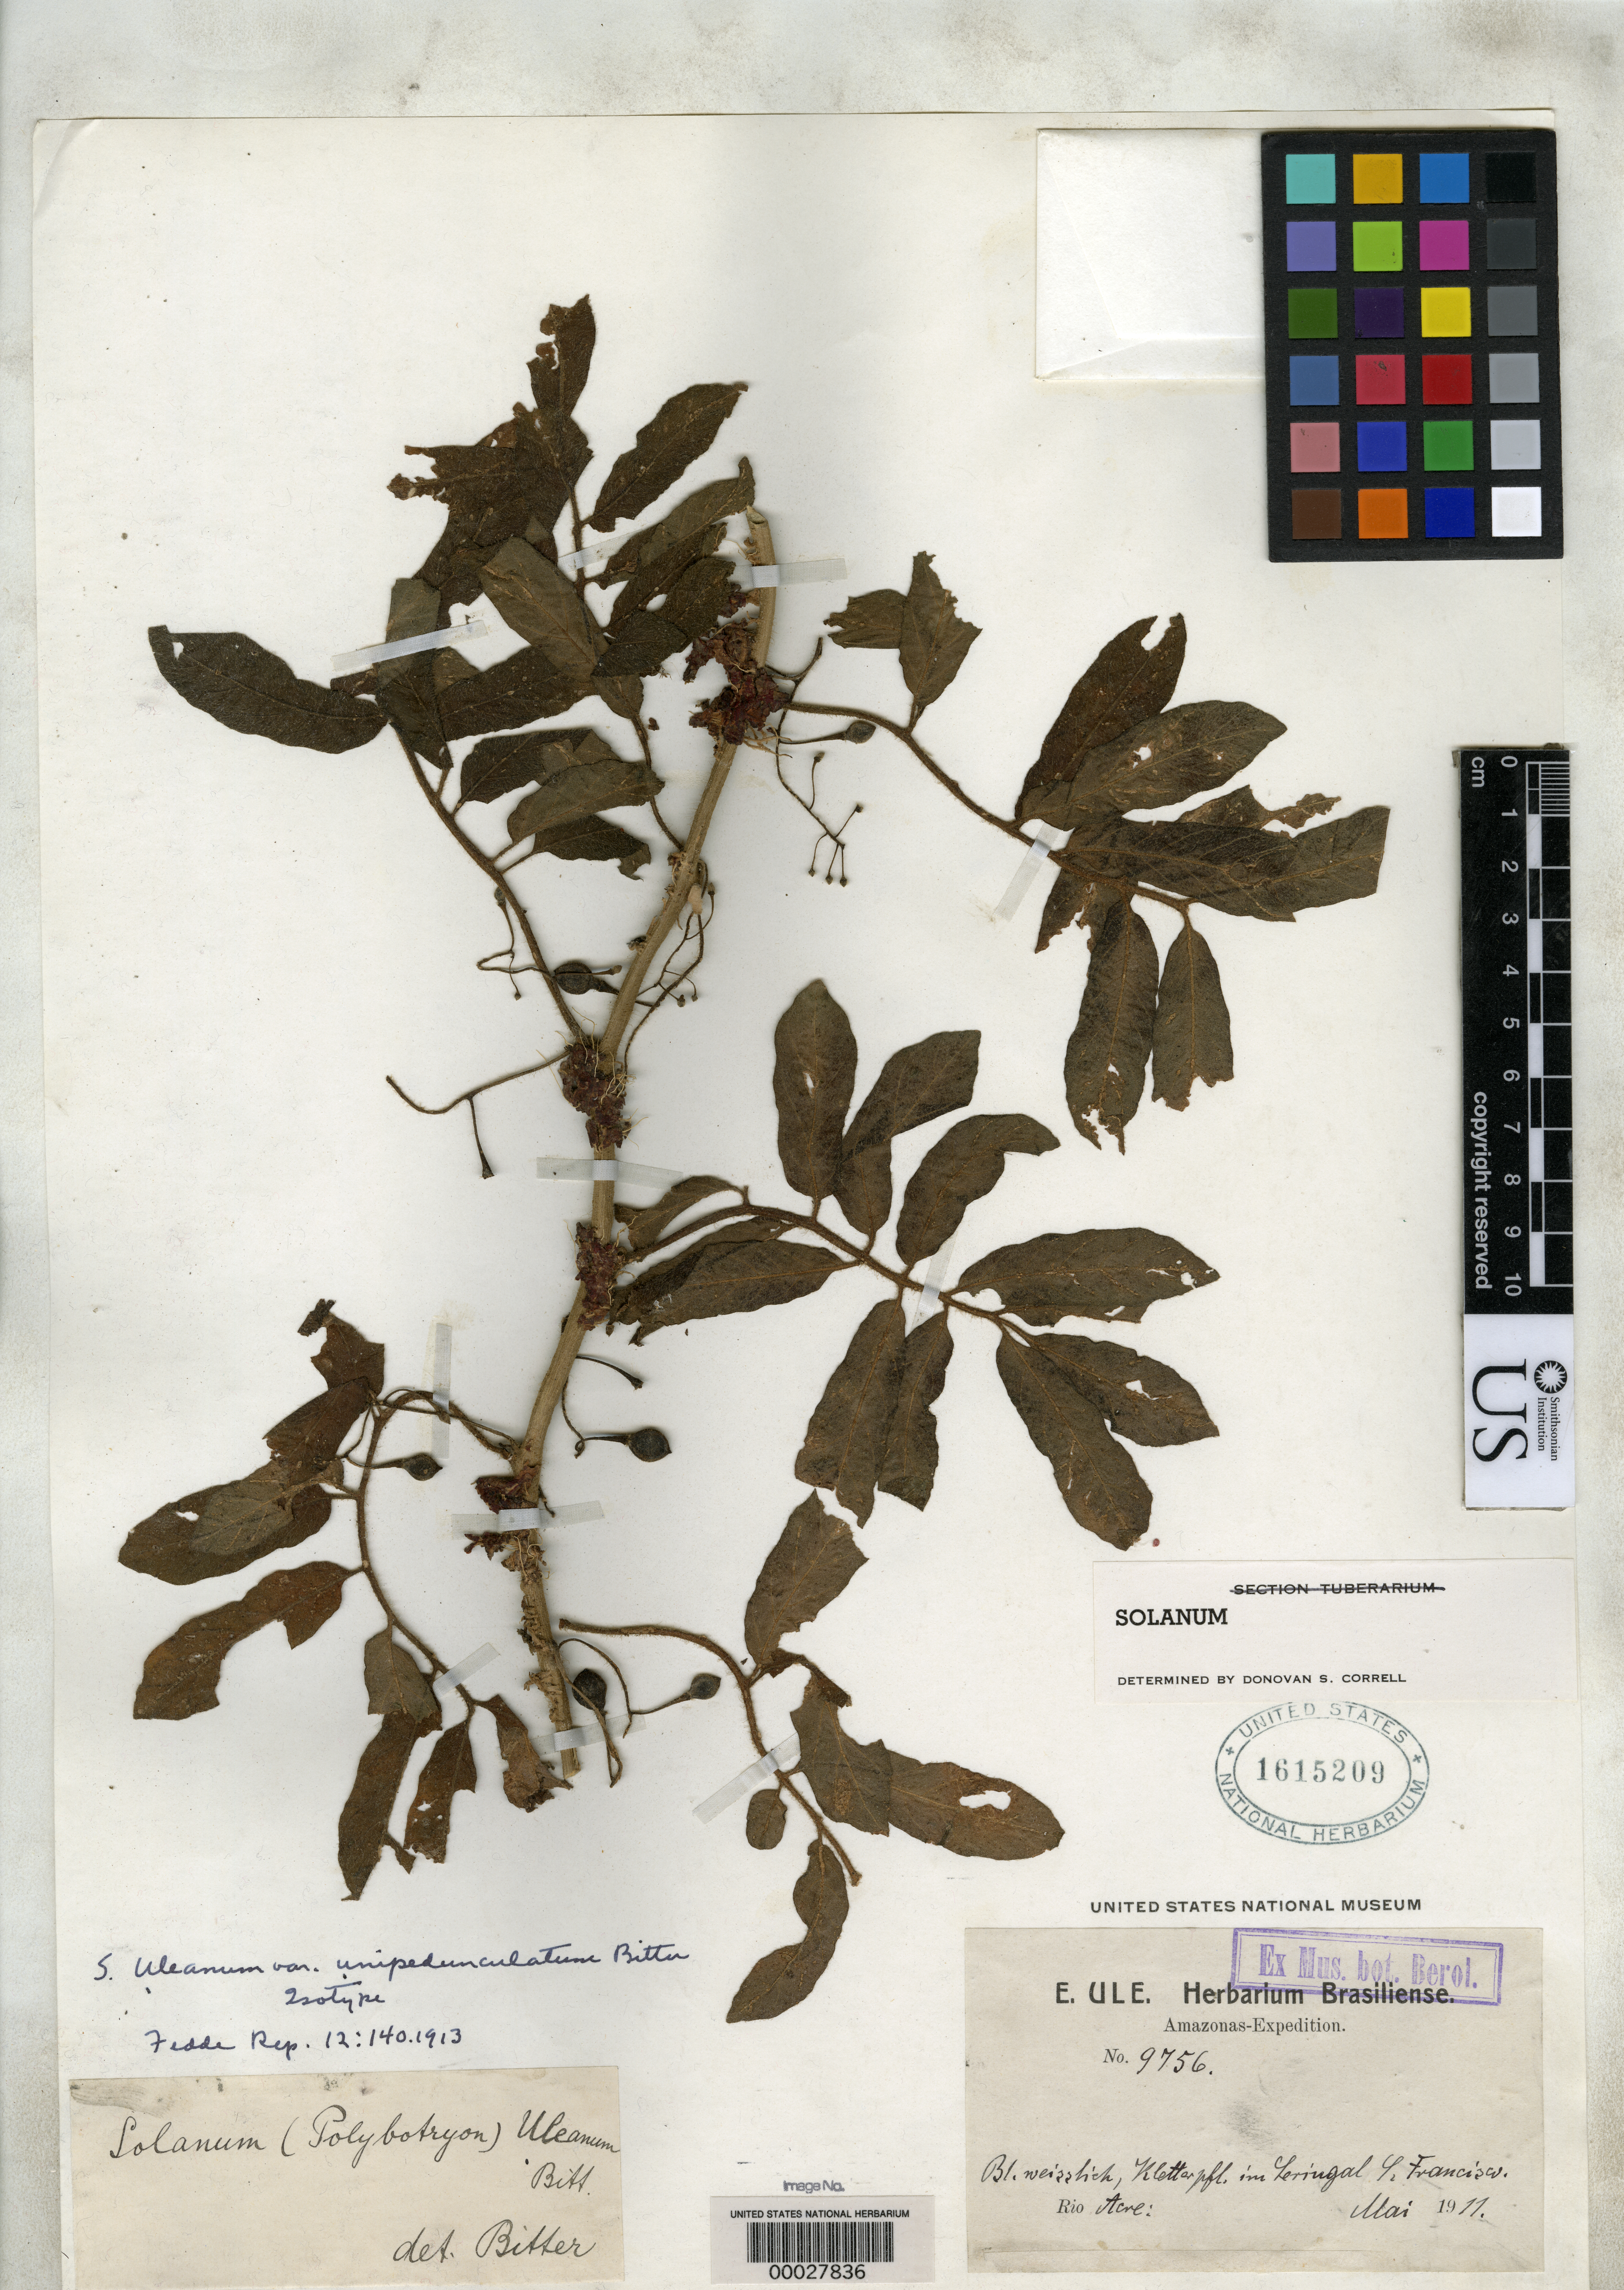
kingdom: Plantae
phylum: Tracheophyta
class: Magnoliopsida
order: Solanales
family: Solanaceae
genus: Solanum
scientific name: Solanum uleanum var. unipedunculatum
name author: Bitter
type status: Isotype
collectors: E. H. Ule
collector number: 9756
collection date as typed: May 1911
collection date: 1911-05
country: Brazil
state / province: Amazonas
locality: Rio Acre.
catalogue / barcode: US 1615209